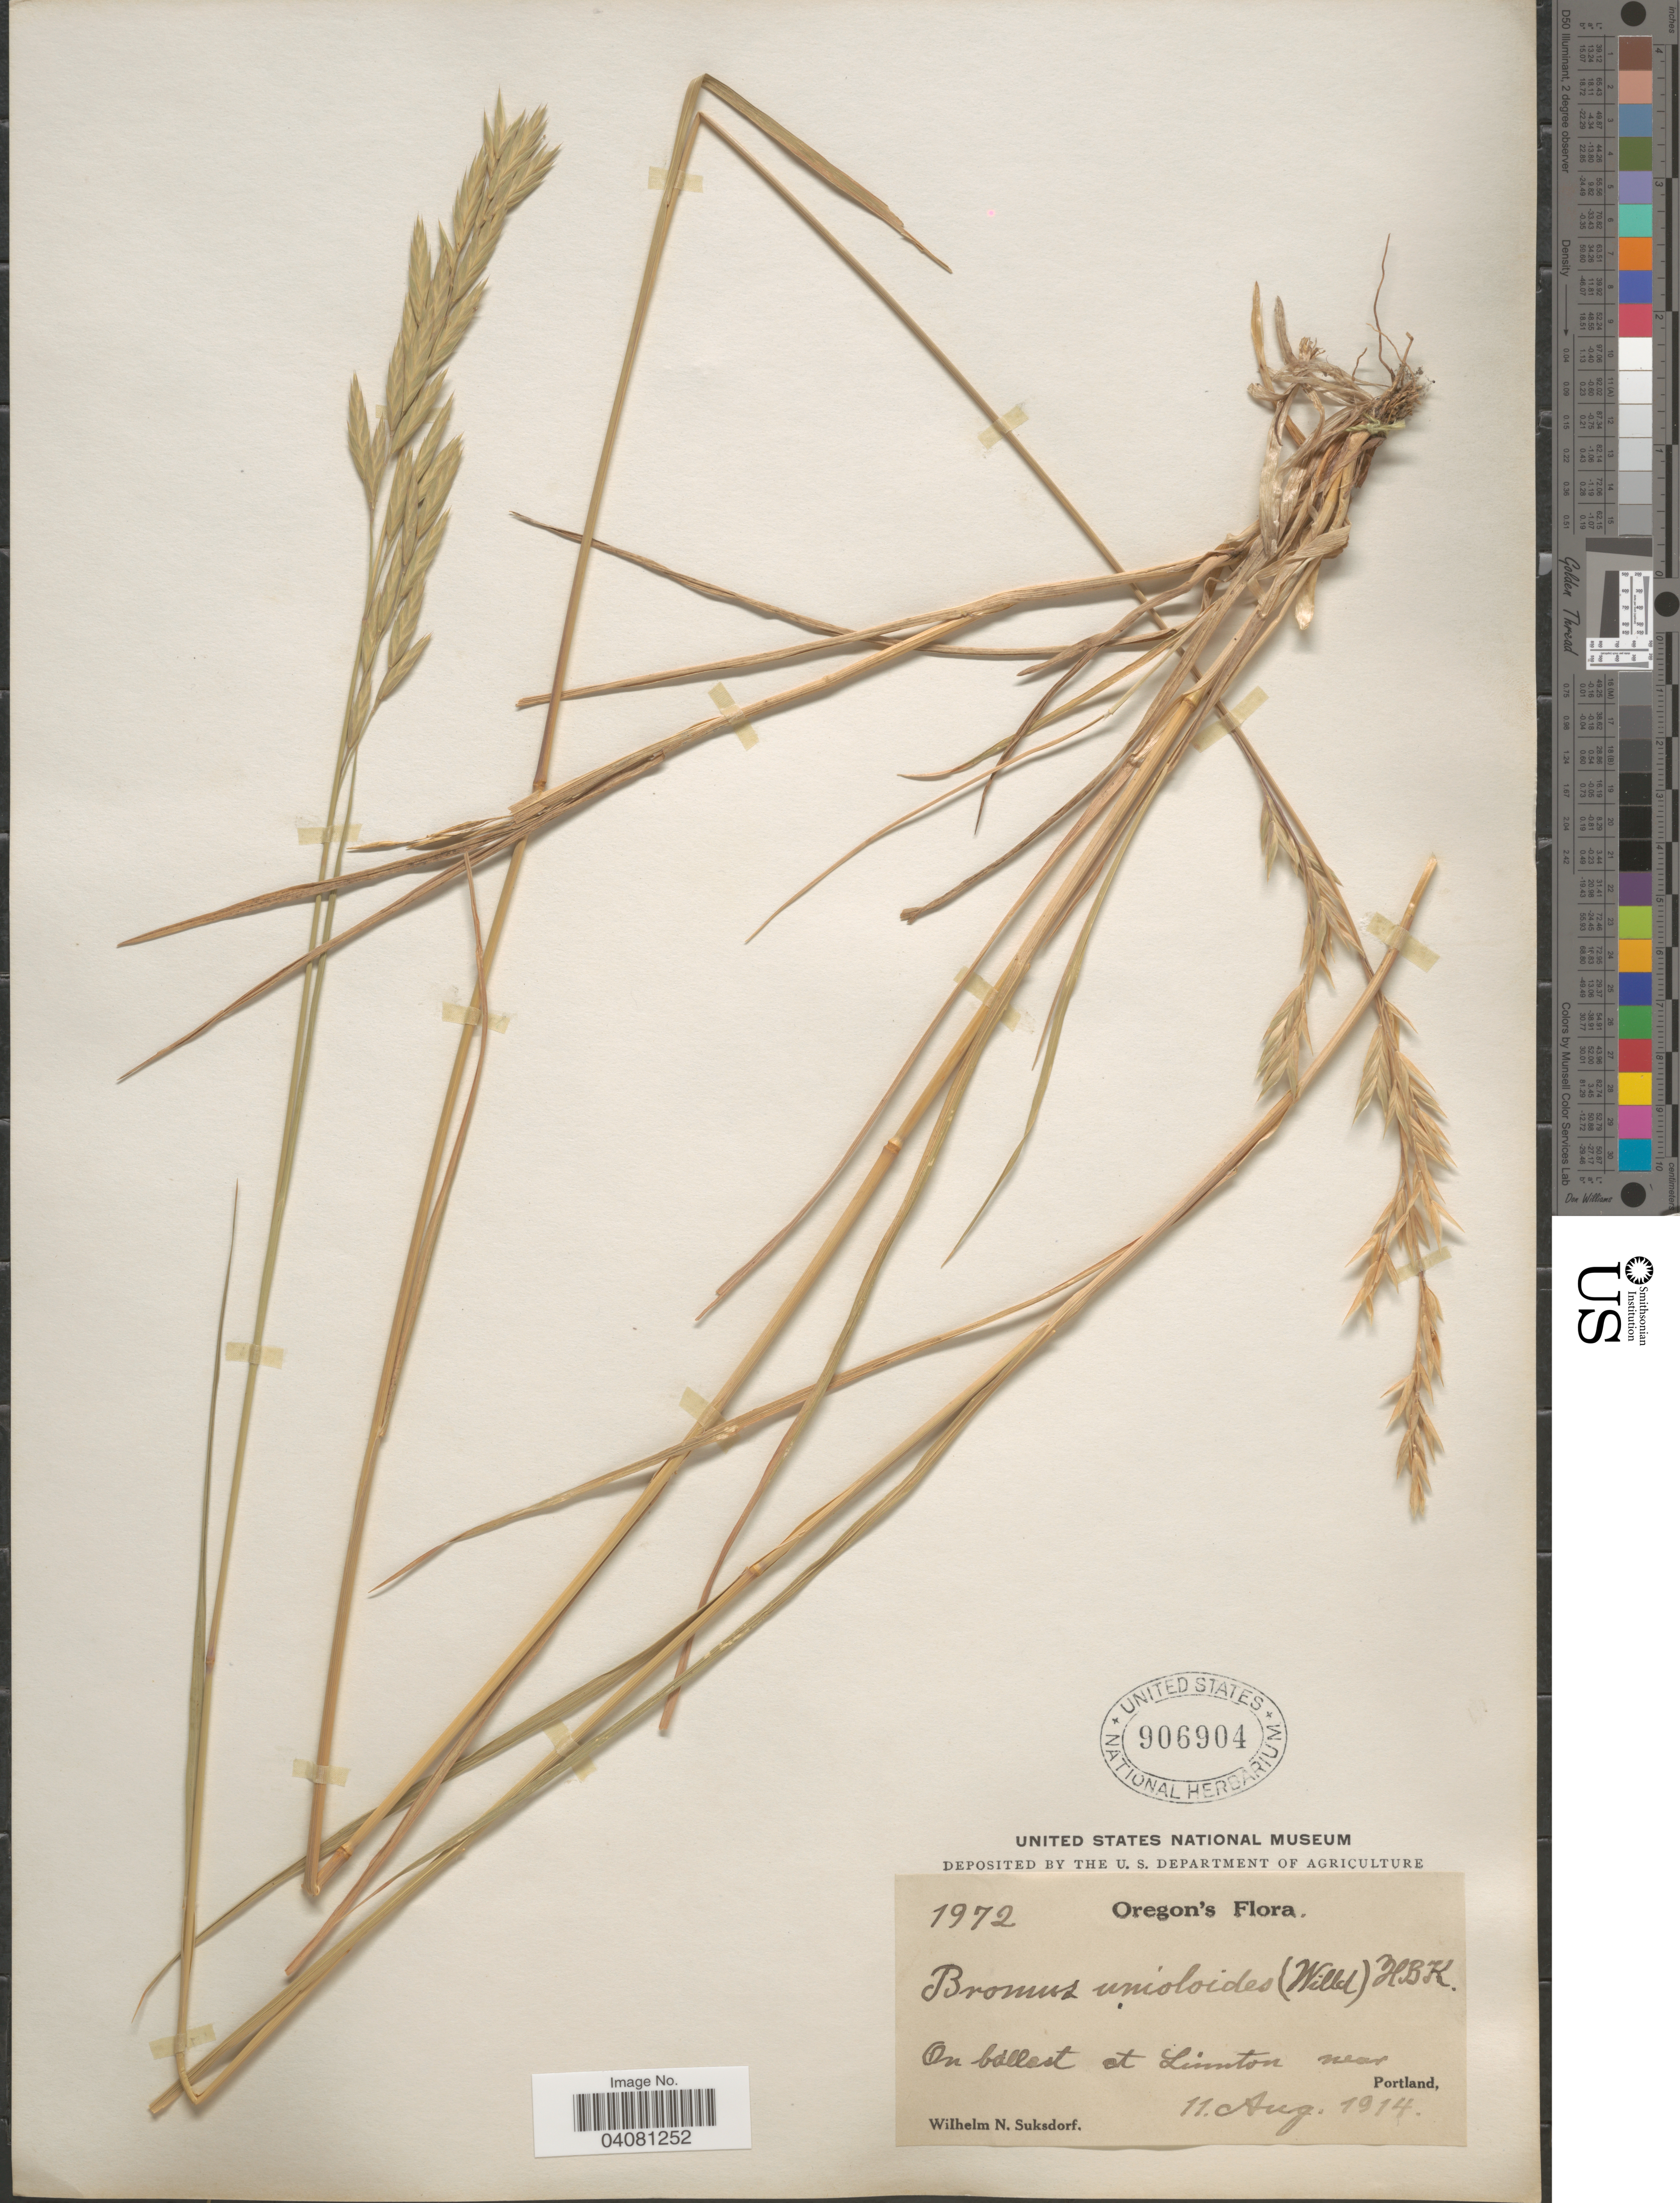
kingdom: Plantae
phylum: Tracheophyta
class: Liliopsida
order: Poales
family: Poaceae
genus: Bromus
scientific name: Bromus catharticus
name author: Vahl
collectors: W. N. Suksdorf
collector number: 1972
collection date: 1914-08-11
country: United States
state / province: Oregon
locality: On ballast at Limton near Portland.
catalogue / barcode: US 906904